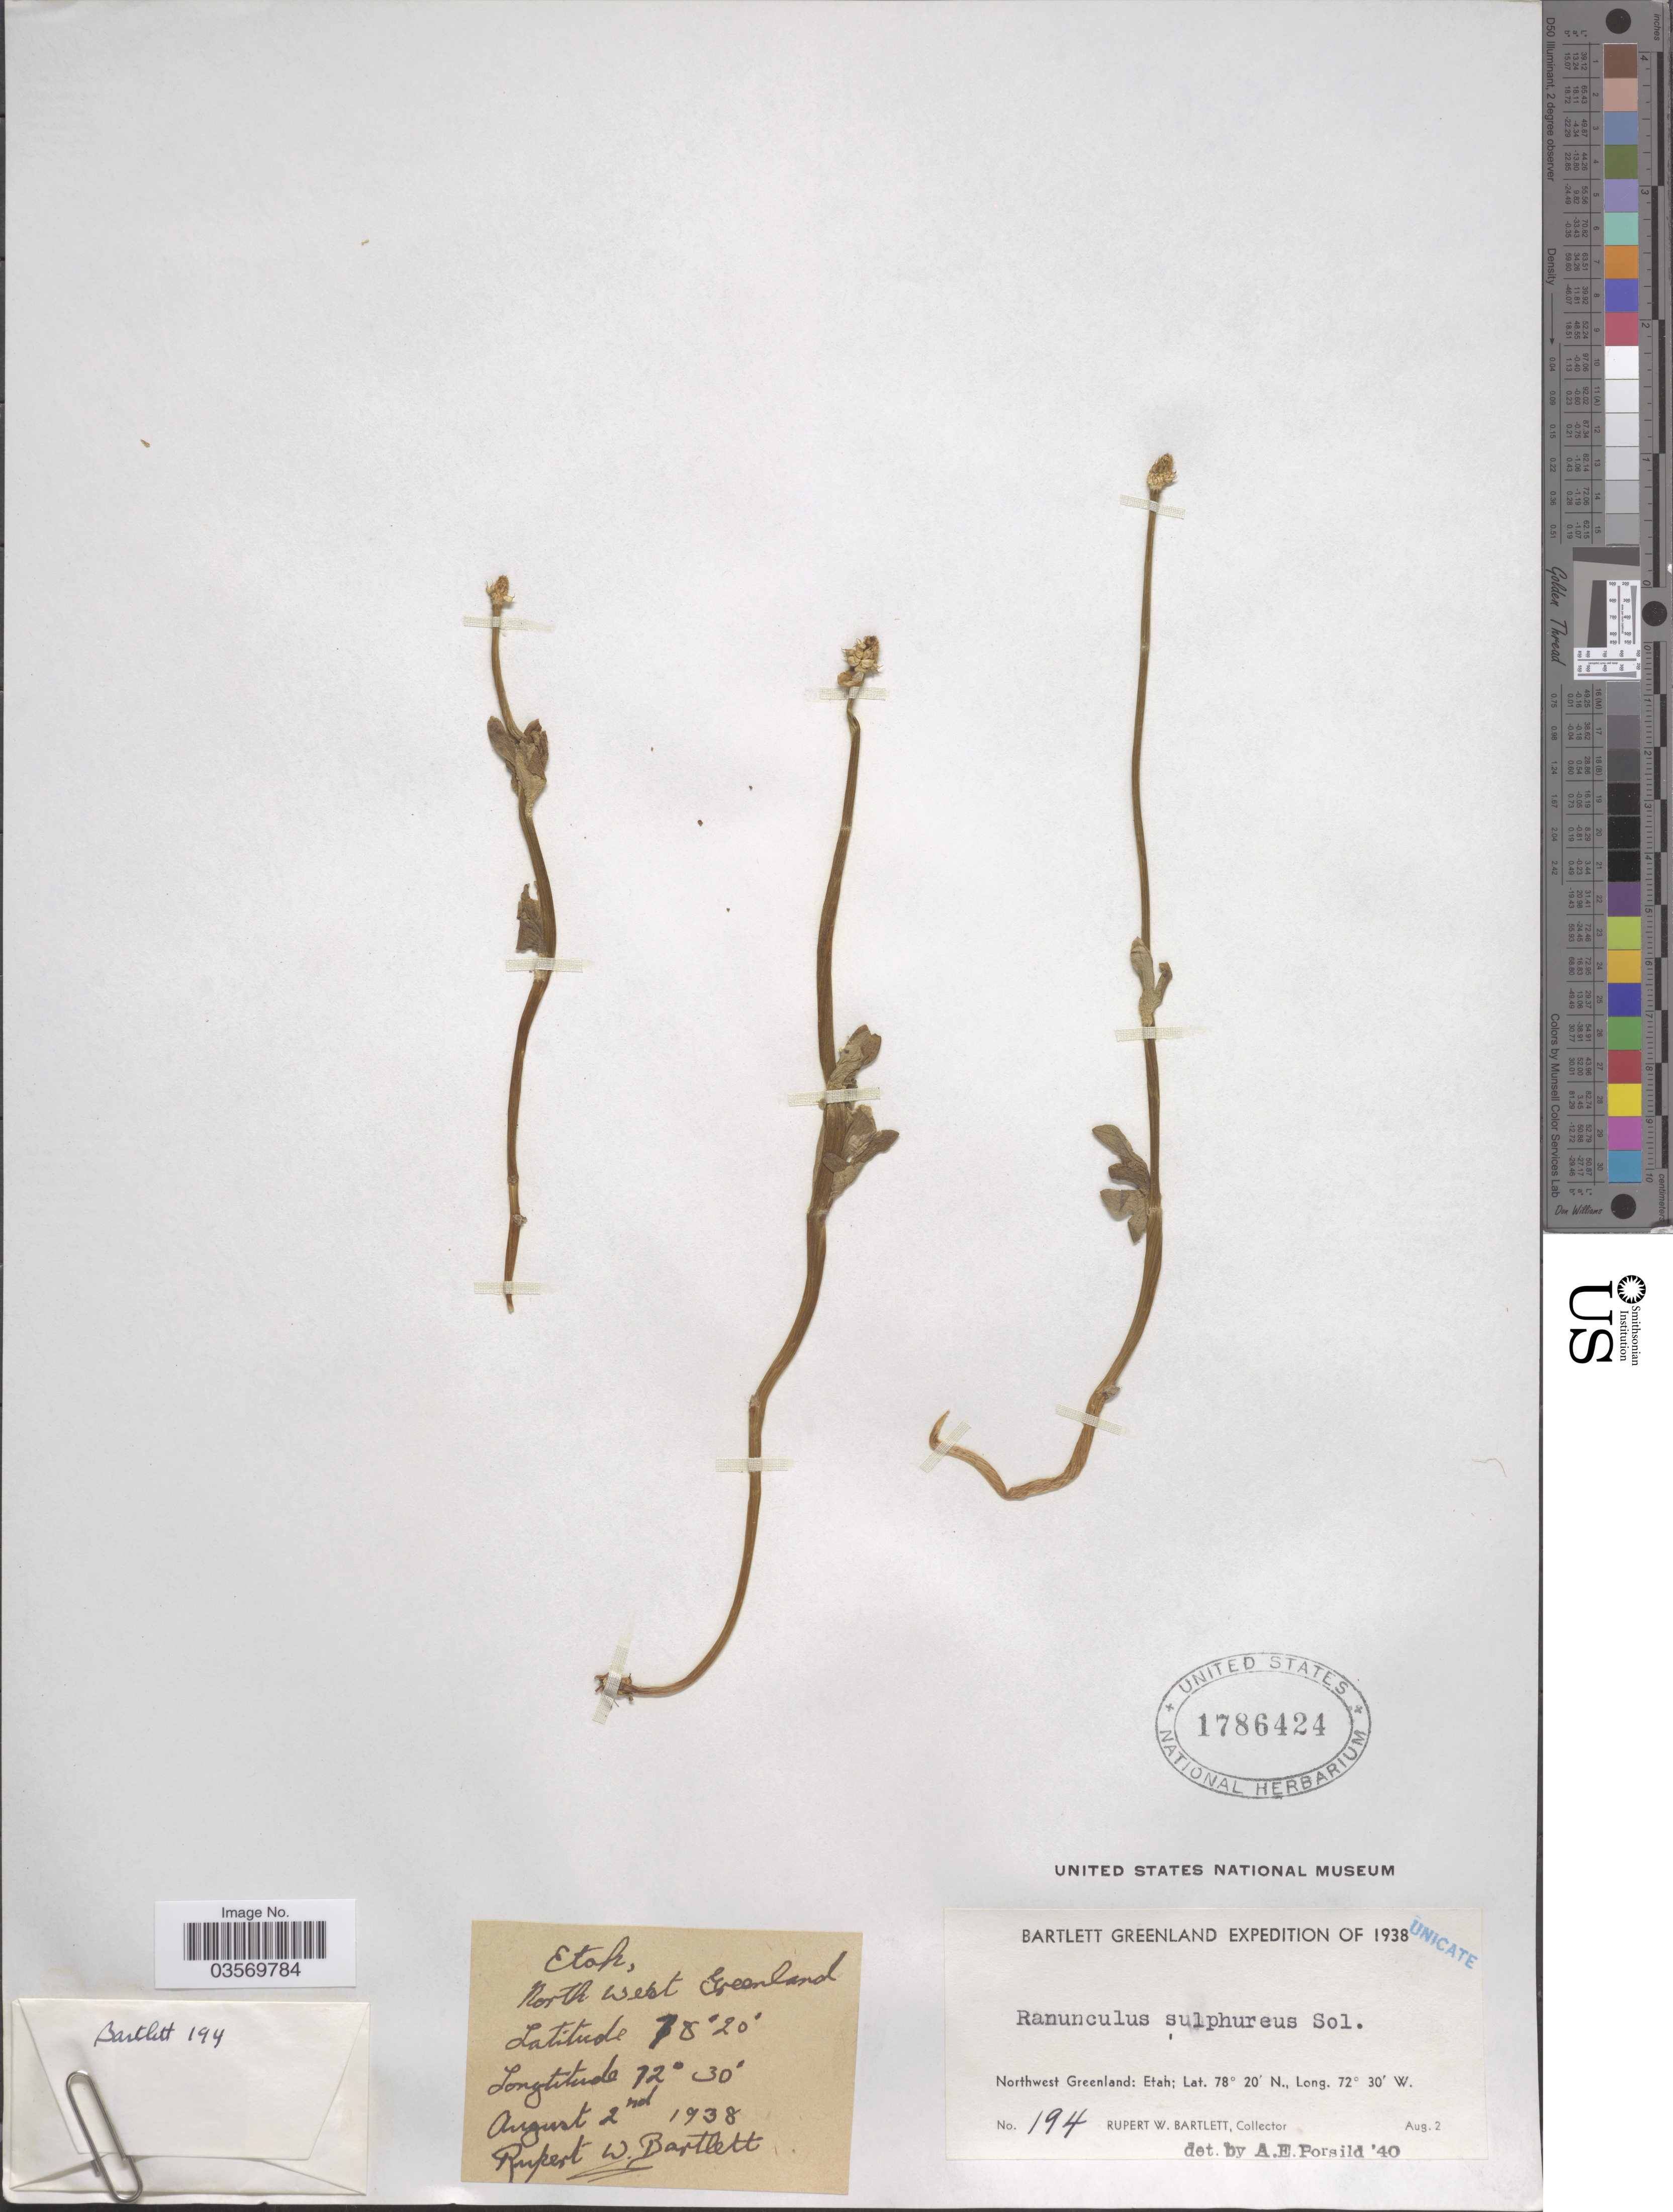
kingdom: Plantae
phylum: Tracheophyta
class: Magnoliopsida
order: Ranunculales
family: Ranunculaceae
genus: Ranunculus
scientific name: Ranunculus sulphureus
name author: Sol.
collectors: R. W. Bartlett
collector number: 194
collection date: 1938-08-02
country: Greenland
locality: Northwest Greenland: Etah.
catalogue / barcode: US 1786424